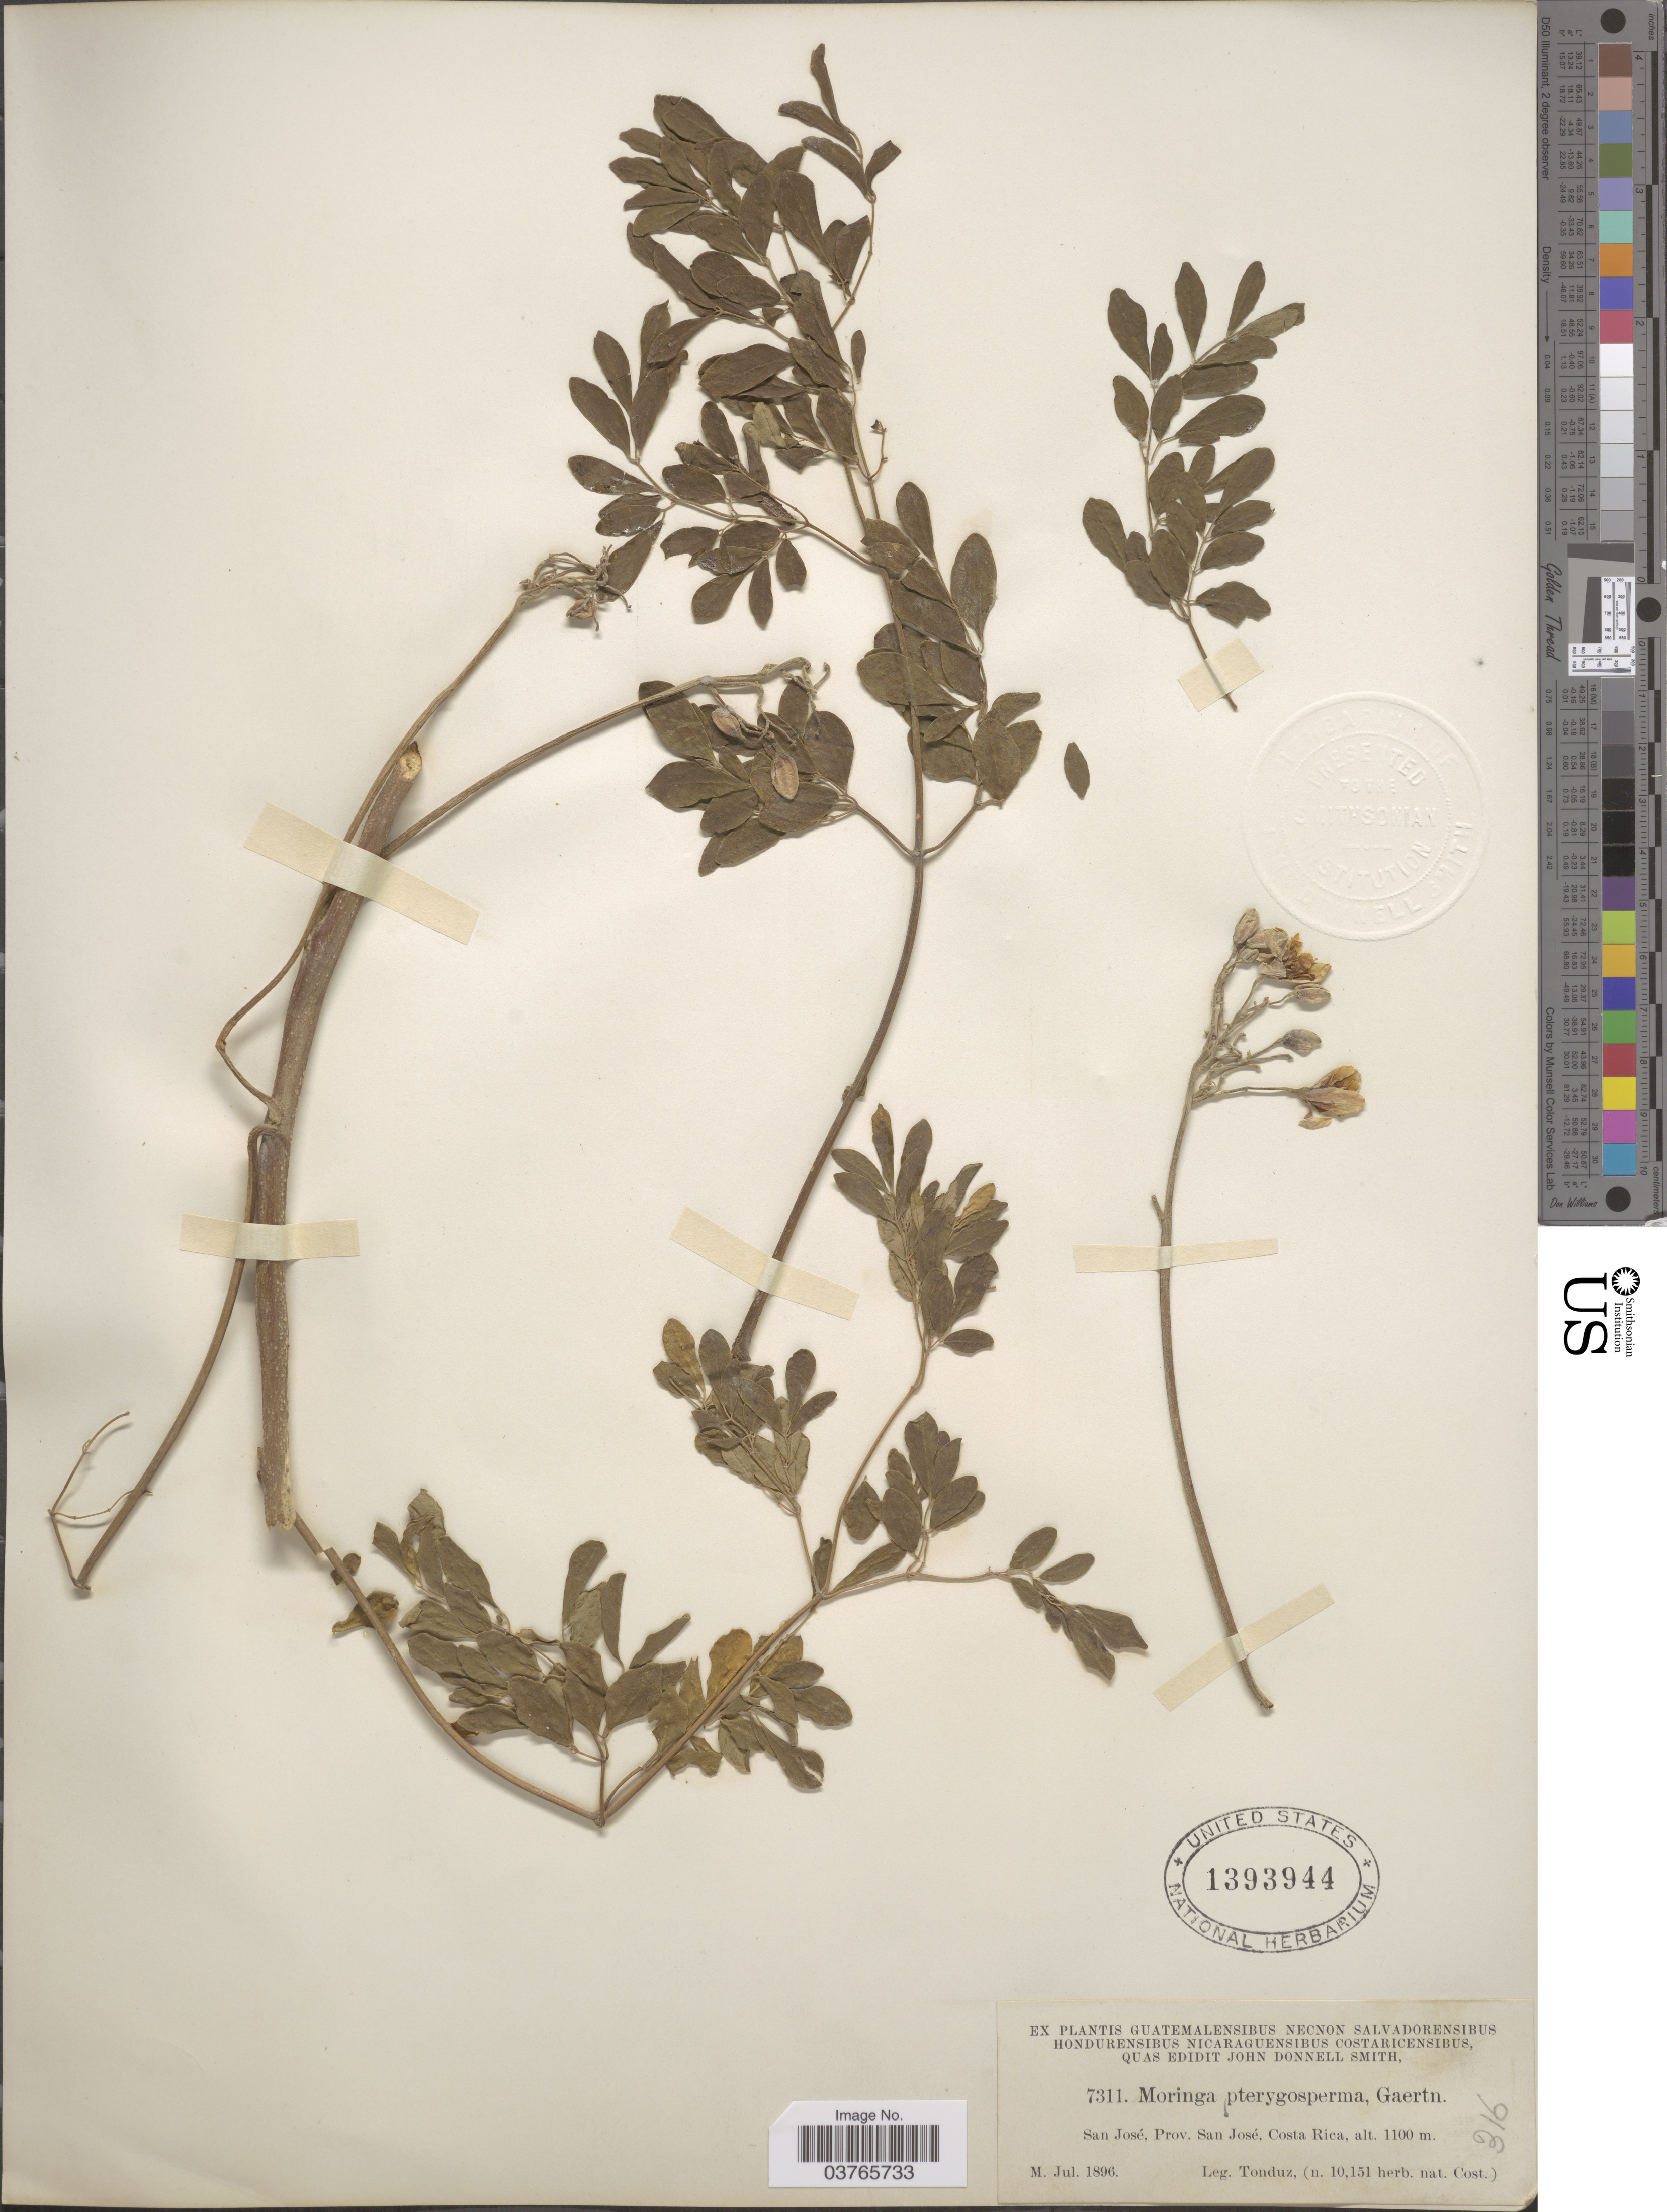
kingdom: Plantae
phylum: Tracheophyta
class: Magnoliopsida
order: Brassicales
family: Moringaceae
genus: Moringa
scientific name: Moringa oleifera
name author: Lam.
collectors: Tonduz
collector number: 7311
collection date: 1896-07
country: Costa Rica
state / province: San José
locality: San José.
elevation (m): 1100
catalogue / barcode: US 1393944